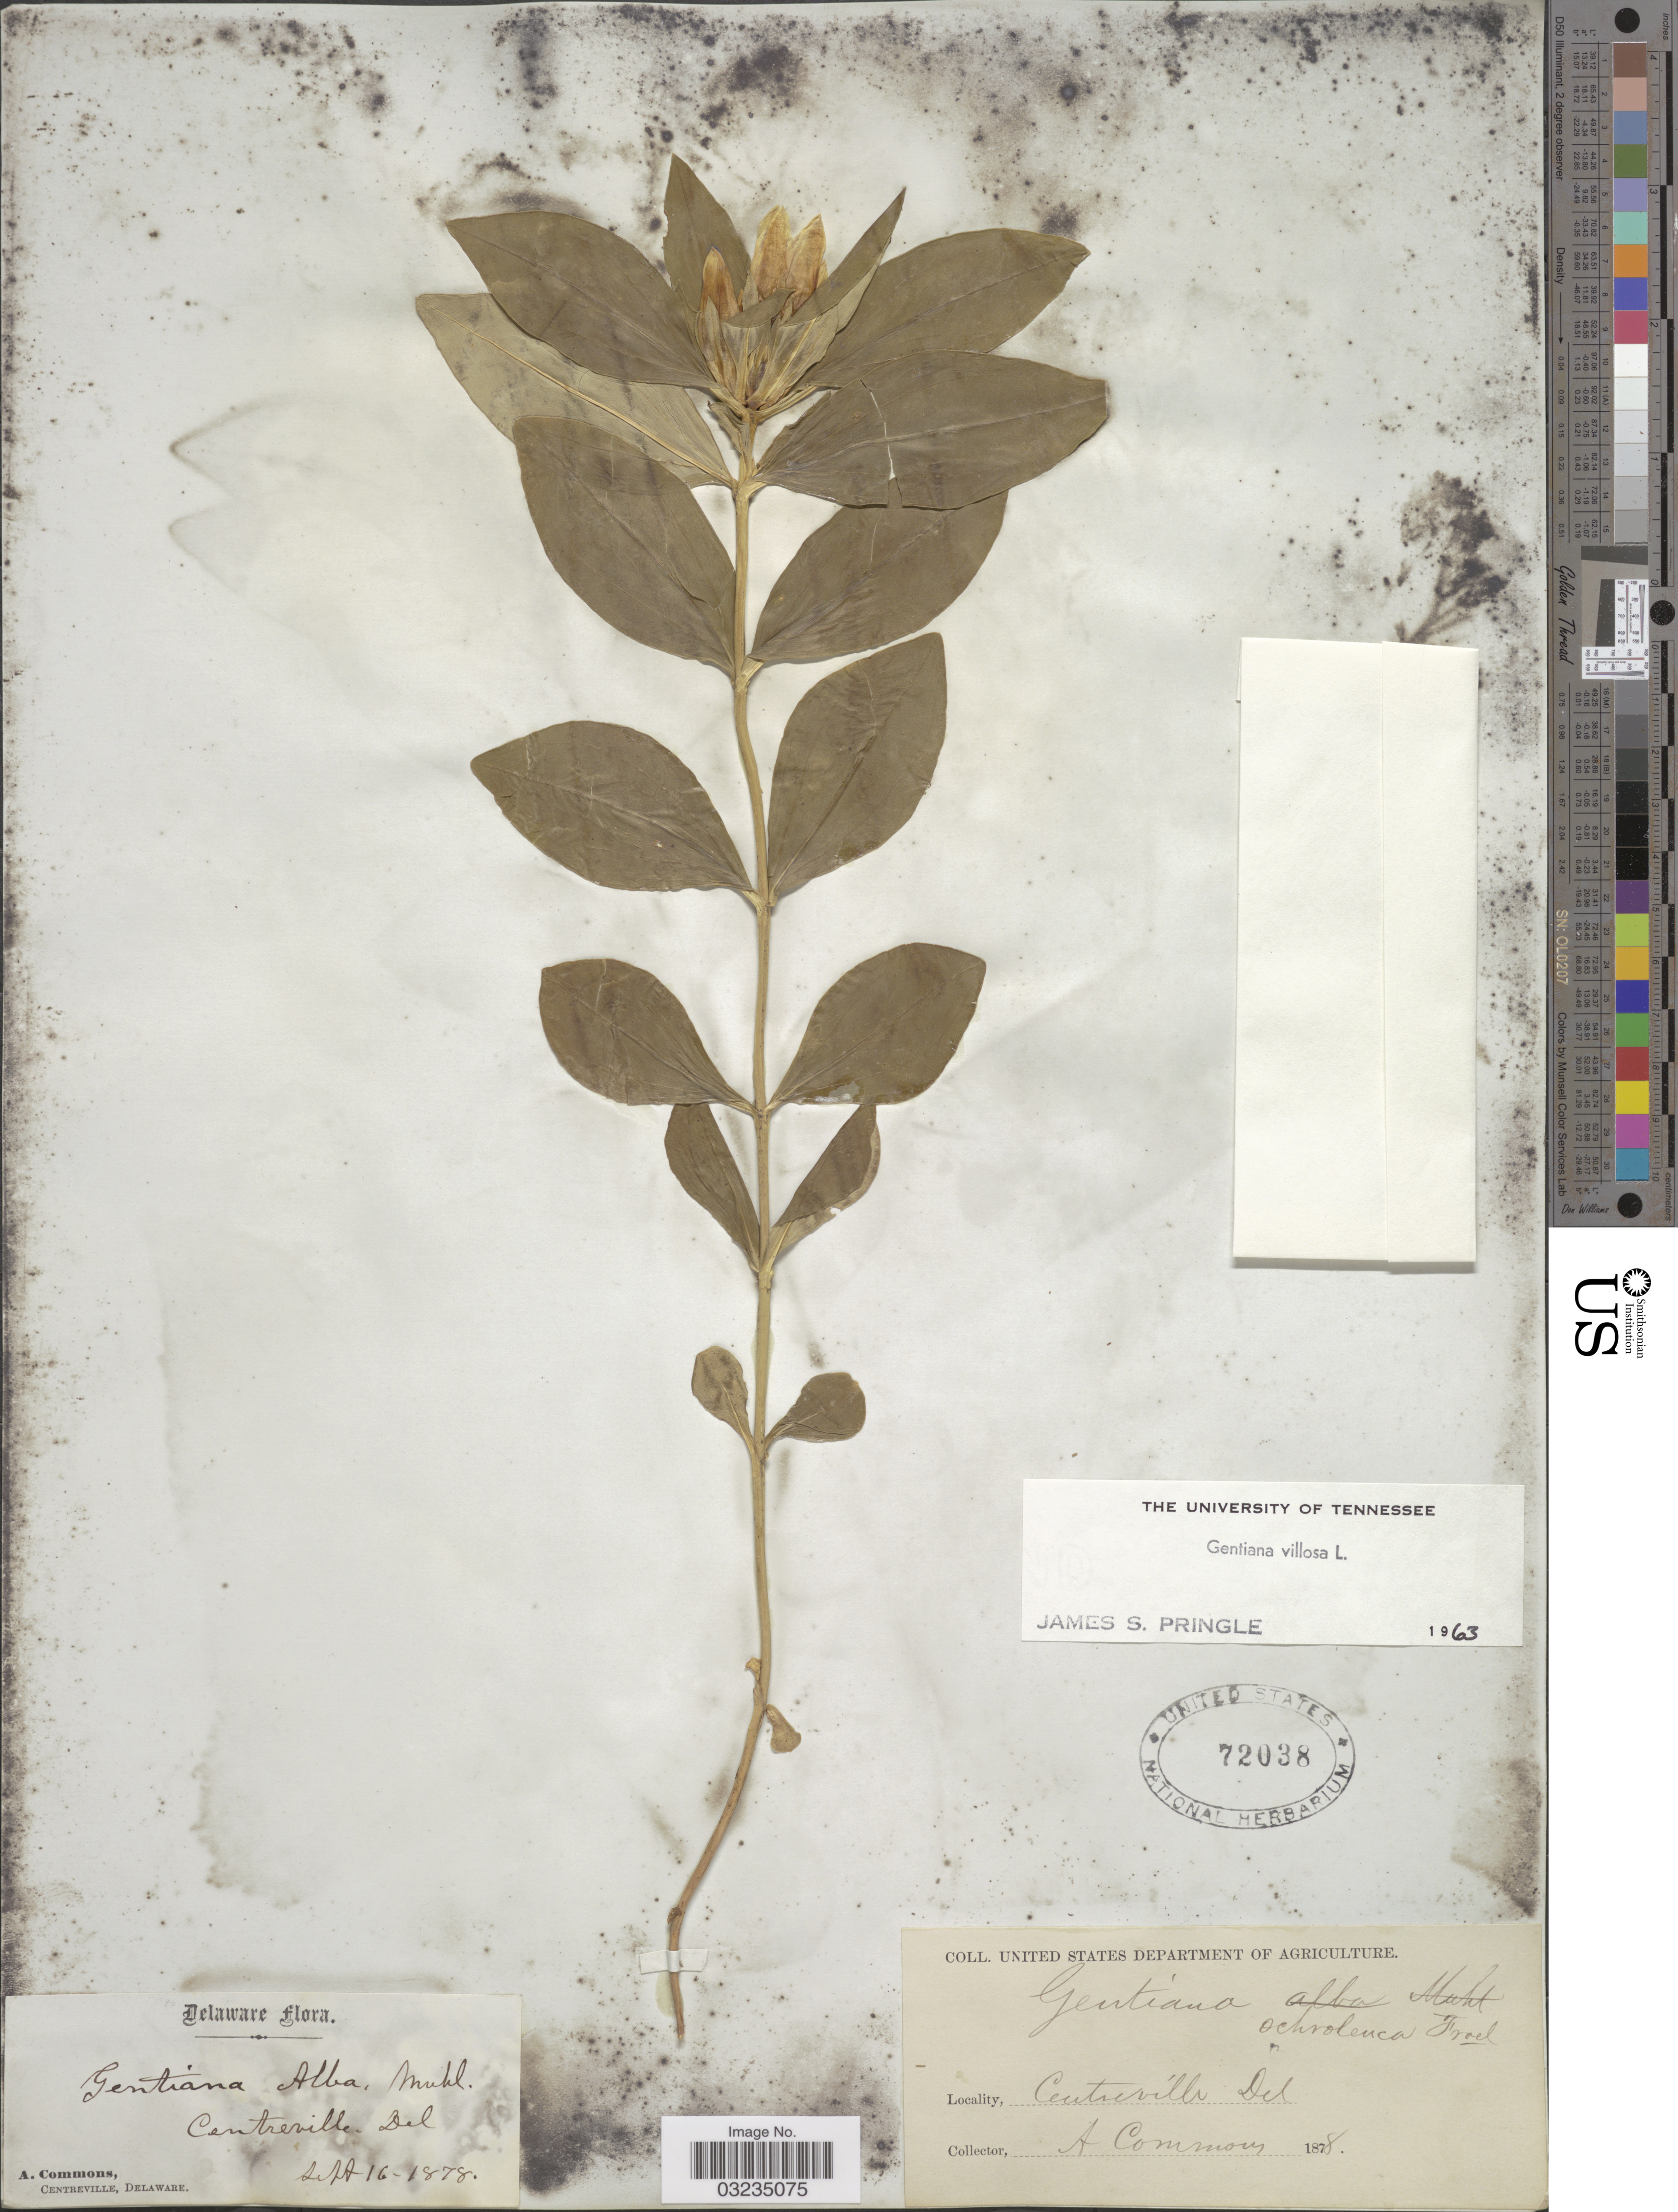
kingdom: Plantae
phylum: Tracheophyta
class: Magnoliopsida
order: Gentianales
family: Gentianaceae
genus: Gentiana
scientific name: Gentiana villosa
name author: L.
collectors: A. Commons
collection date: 1878-09-16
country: United States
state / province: Delaware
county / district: New Castle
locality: Centreville, Del.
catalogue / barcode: US 72038